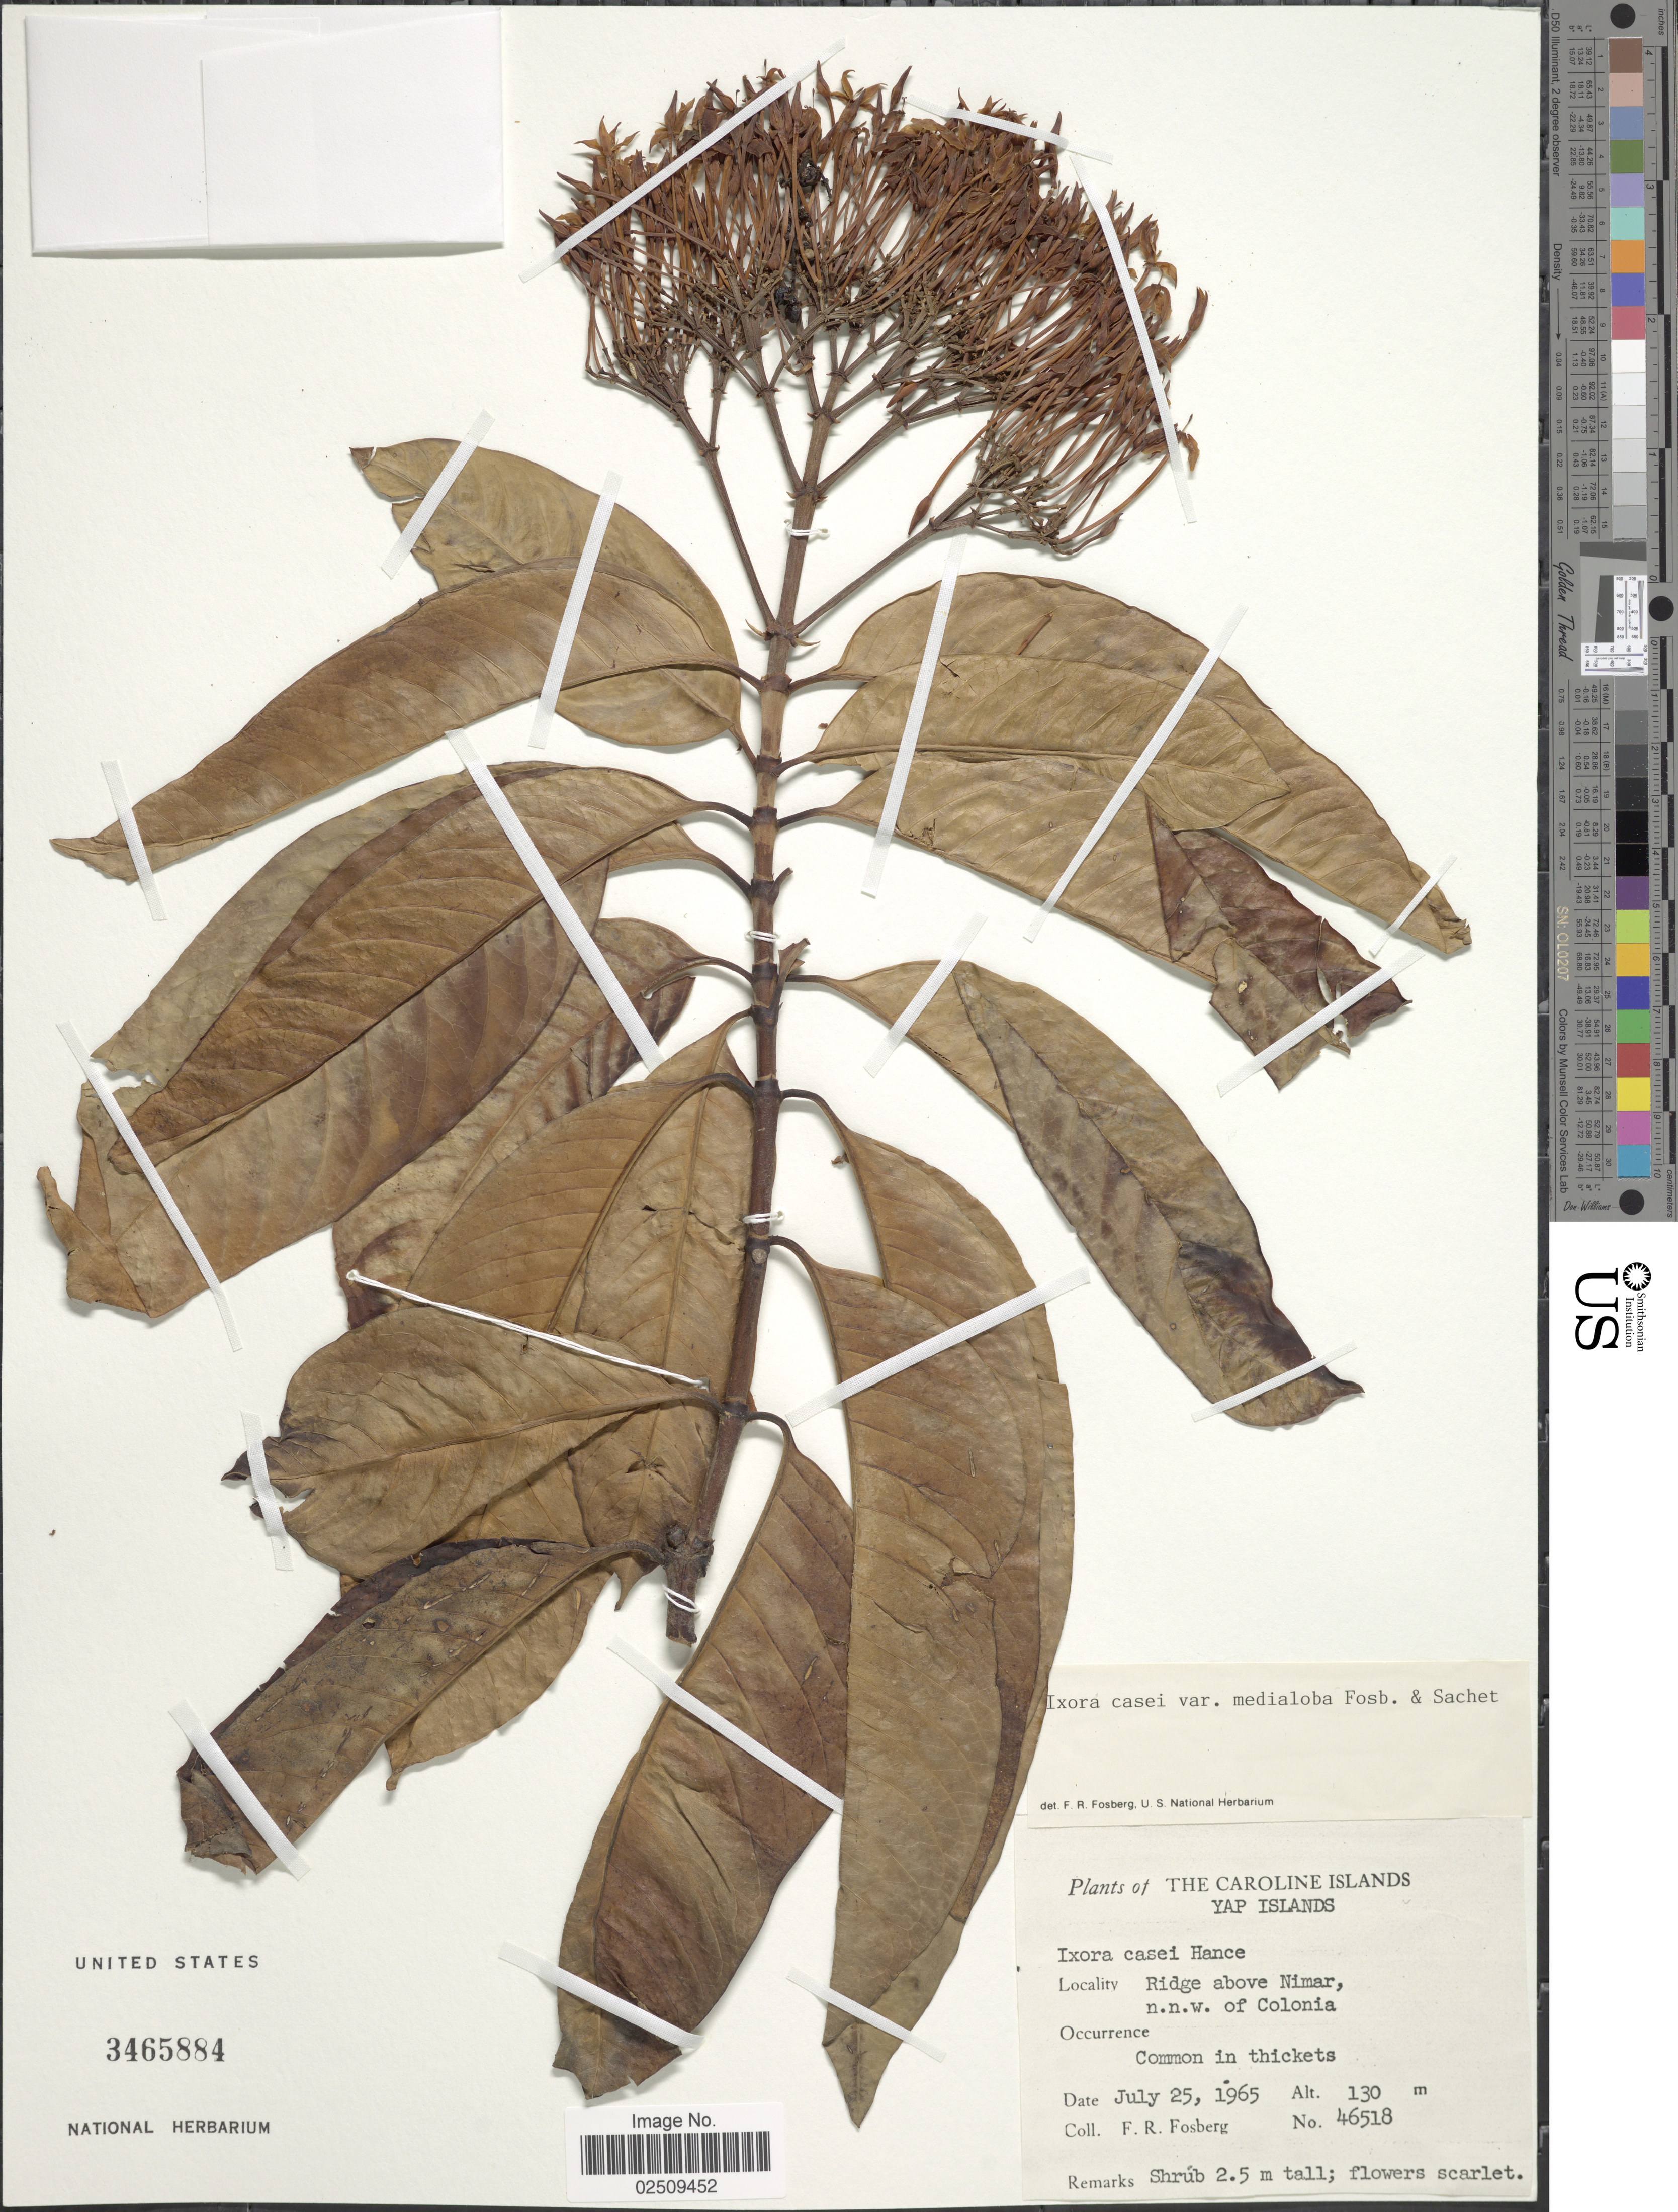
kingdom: Plantae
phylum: Tracheophyta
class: Magnoliopsida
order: Gentianales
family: Rubiaceae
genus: Ixora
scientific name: Ixora casei var. medialoba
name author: Fosberg & Sachet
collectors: F. R. Fosberg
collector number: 46518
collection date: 1965-07-25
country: Micronesia, Federated States of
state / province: Yap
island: Yap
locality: The Caroline Island, Yap Islands, Ridge above Nimar, n.n.w. of Colonia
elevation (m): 130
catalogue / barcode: US 3465884